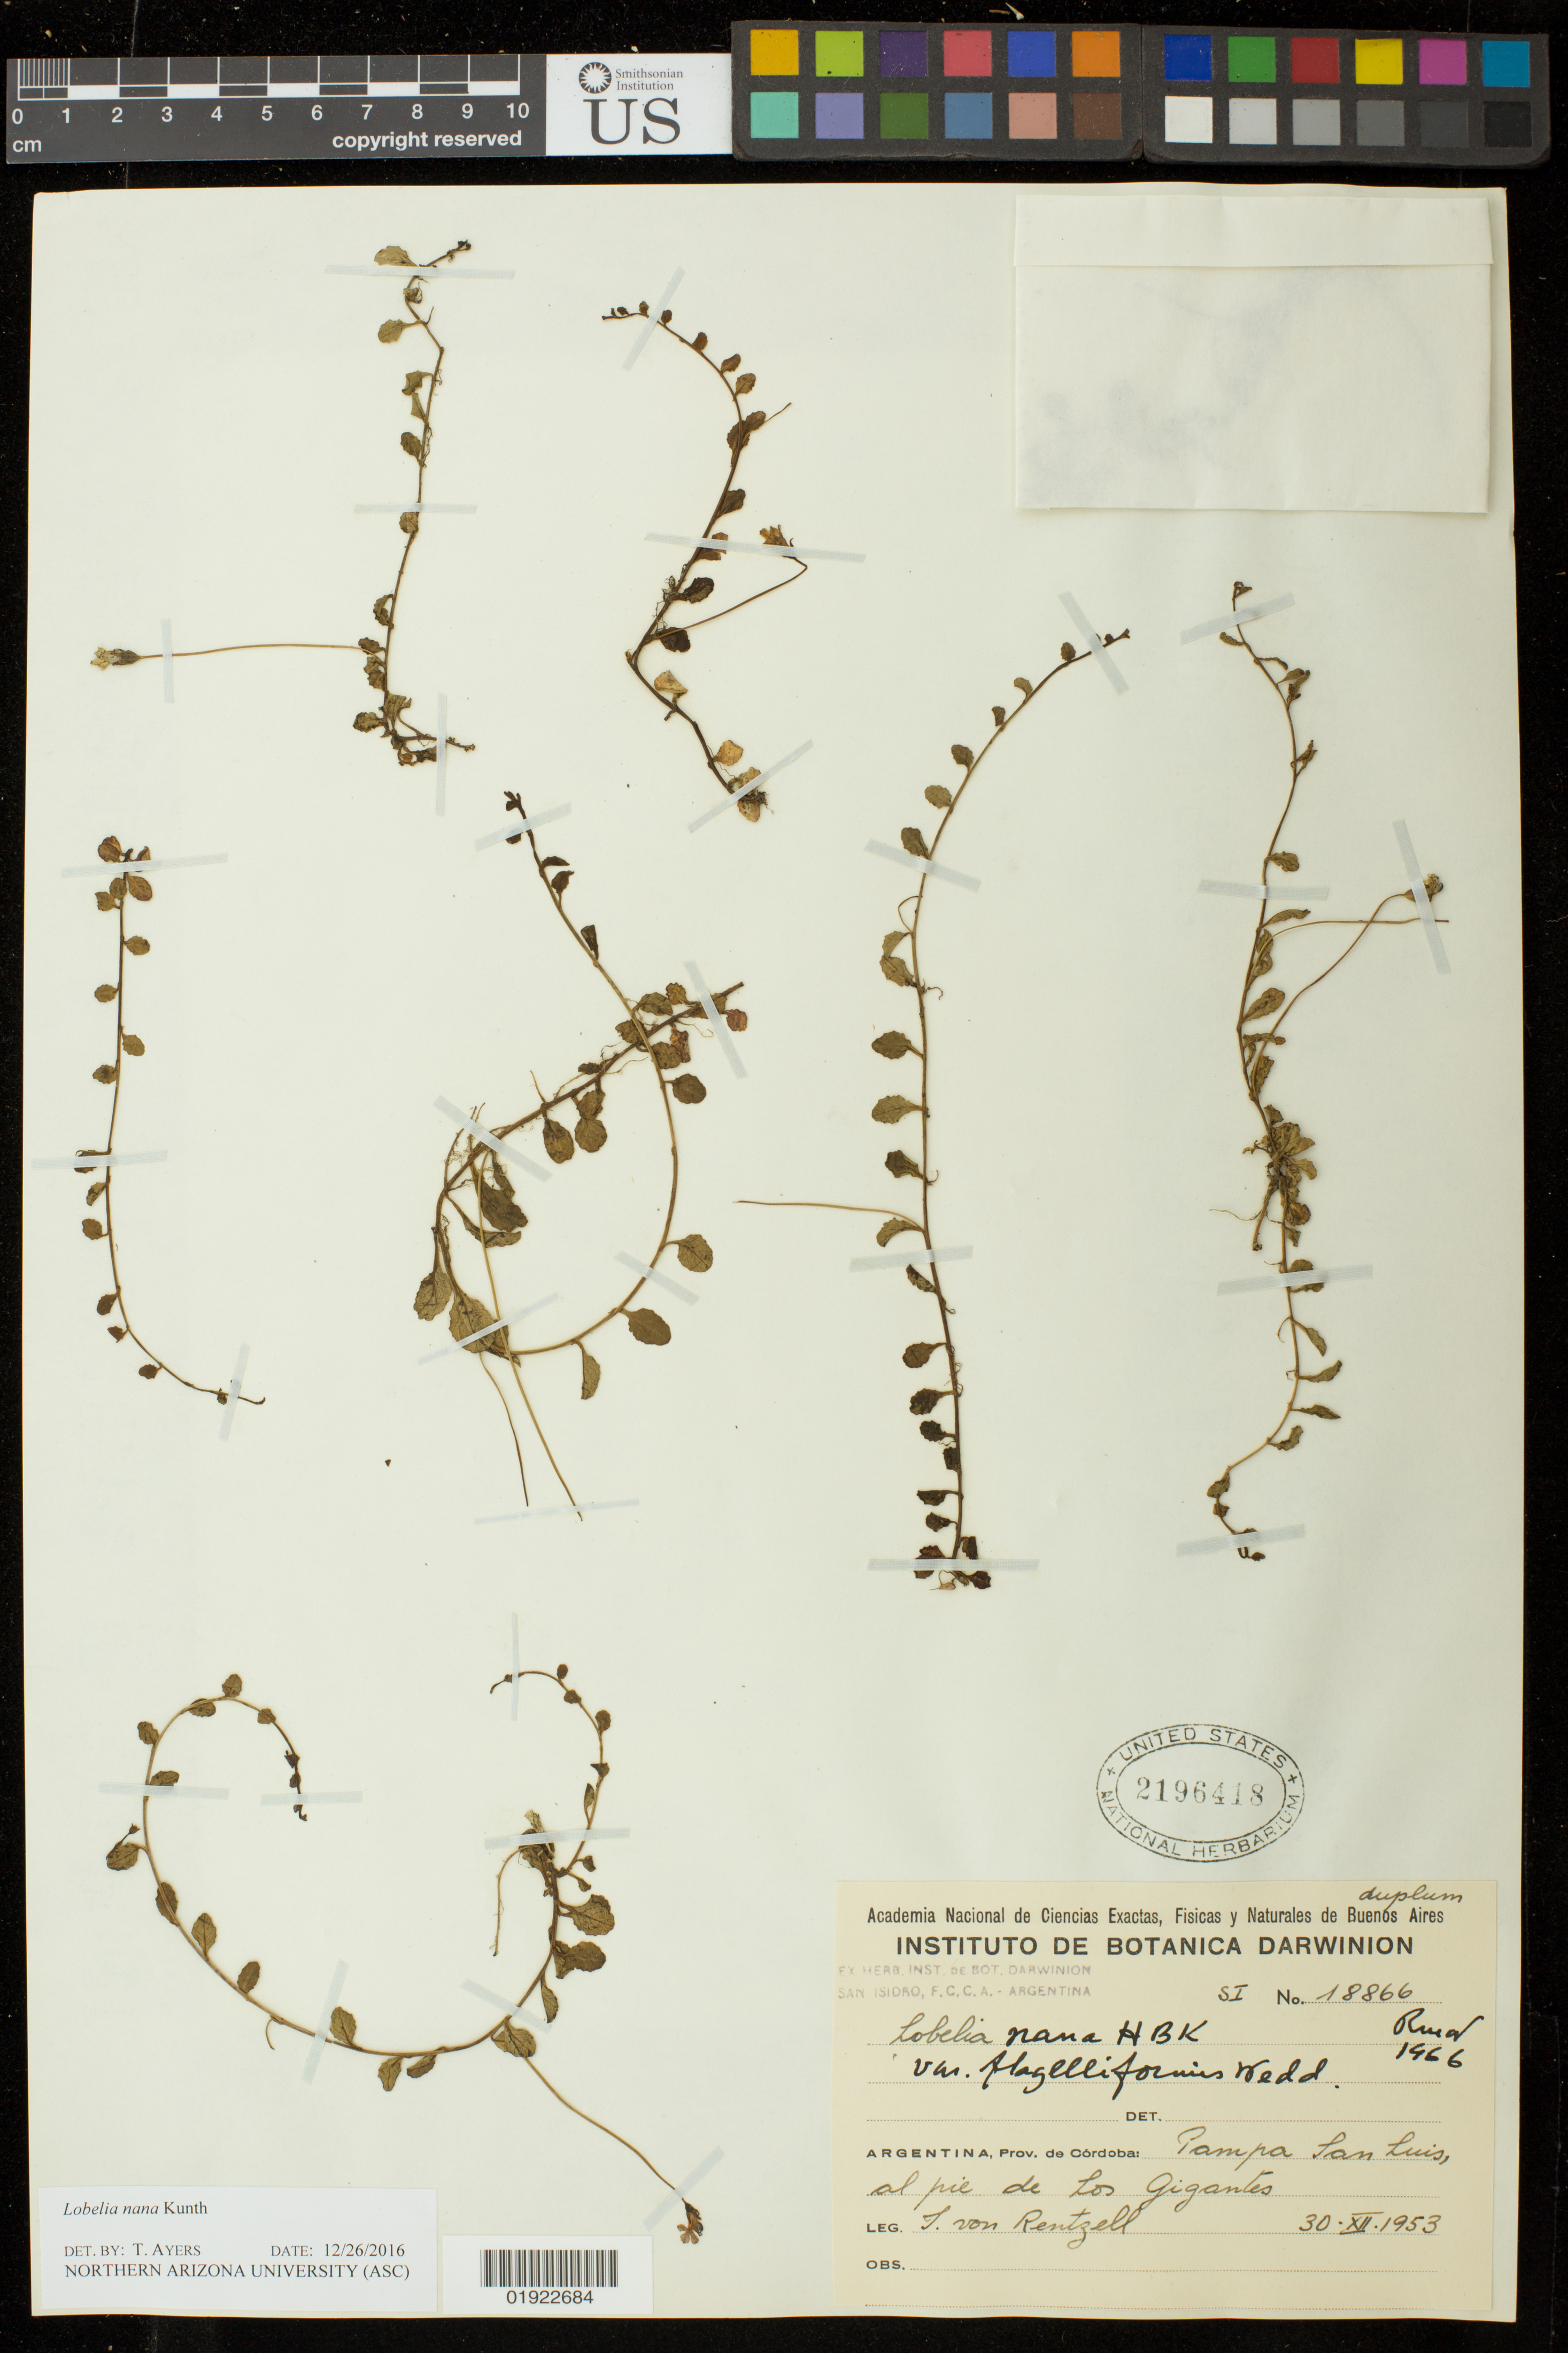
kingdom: Plantae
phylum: Tracheophyta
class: Magnoliopsida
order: Asterales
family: Campanulaceae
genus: Lobelia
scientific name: Lobelia nana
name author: Kunth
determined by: Ayers, Tina J.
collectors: I. von Rentzell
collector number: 18866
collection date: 1953-12-30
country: Argentina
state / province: Cordoba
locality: Pampa San Luis, ap pie de Los Gigantes.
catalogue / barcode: US 2196418